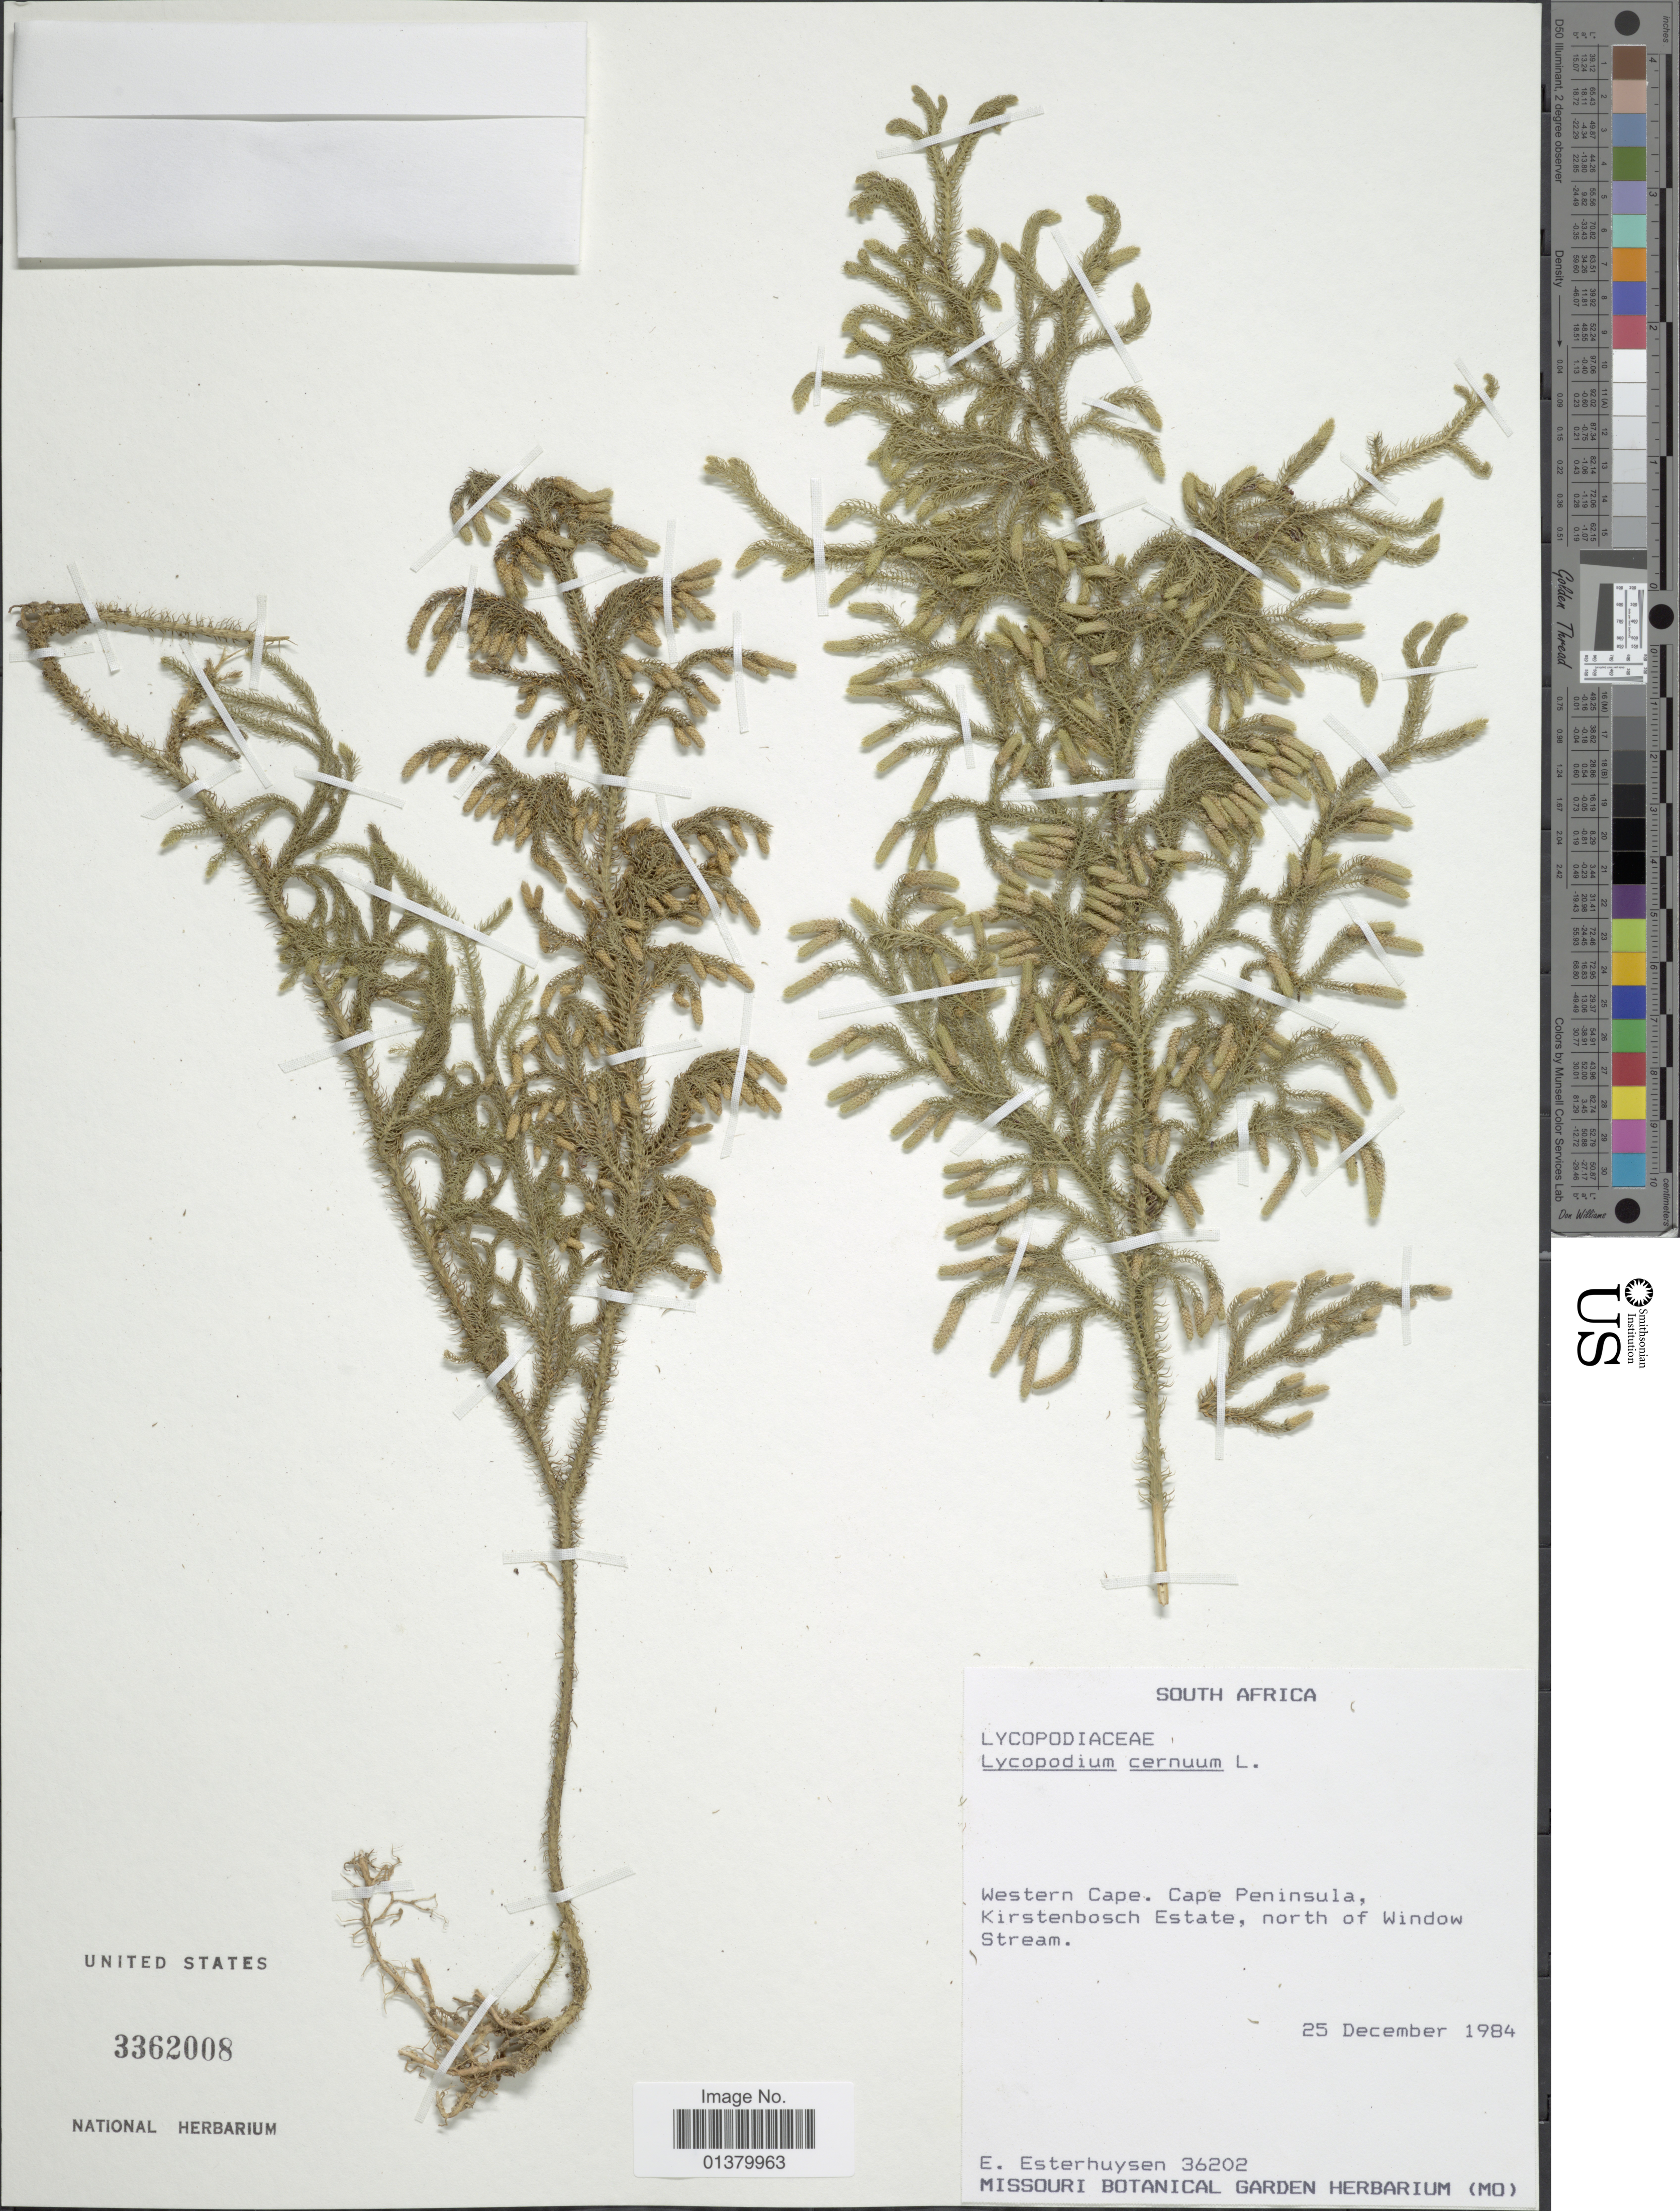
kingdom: Plantae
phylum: Tracheophyta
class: Lycopodiopsida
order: Lycopodiales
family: Lycopodiaceae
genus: Palhinhaea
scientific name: Palhinhaea cernua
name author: (L.) Vasc. & Franco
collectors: E. E. Esterhuysen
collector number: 36202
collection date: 1984-12-25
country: South Africa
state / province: Western Cape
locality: Cape Penisula, Kirstenbosch Estate, north of Window Stream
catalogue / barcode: US 3362008